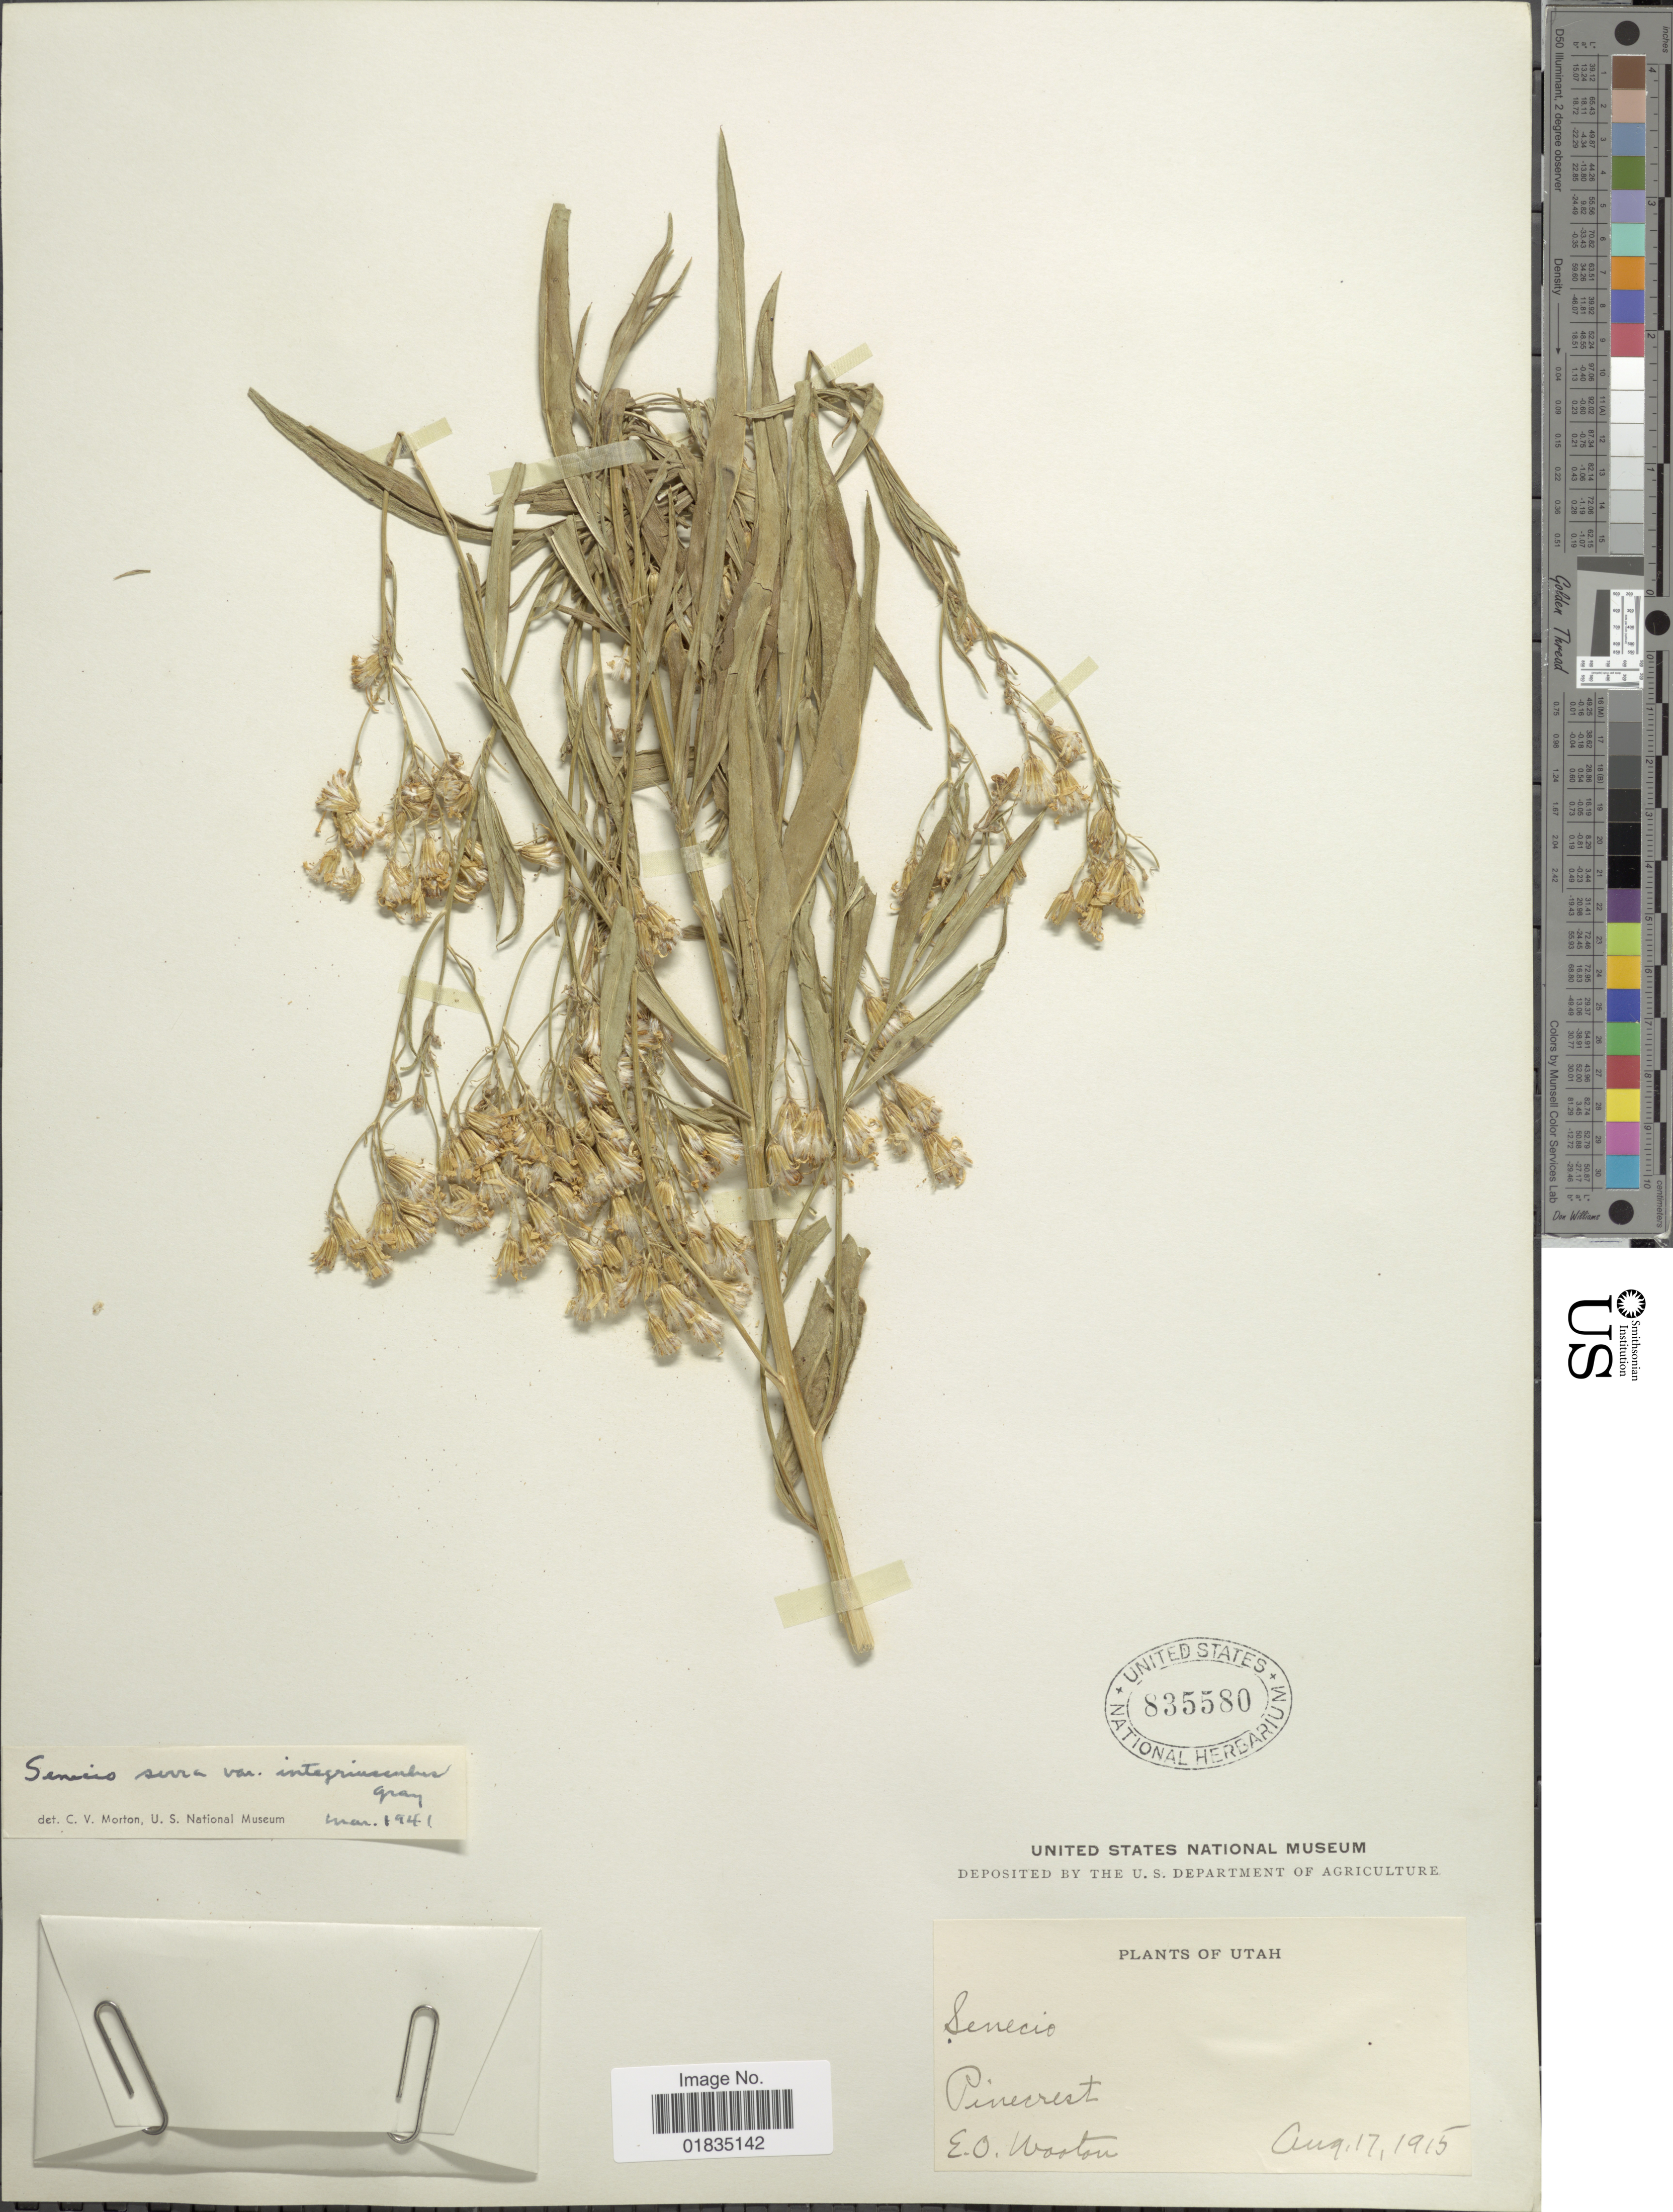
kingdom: Plantae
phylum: Tracheophyta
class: Magnoliopsida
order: Asterales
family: Asteraceae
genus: Senecio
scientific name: Senecio serra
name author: Hook.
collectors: E. O. Wooton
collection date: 1915-08-17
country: United States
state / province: Utah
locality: Pinecrest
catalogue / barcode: US 835580